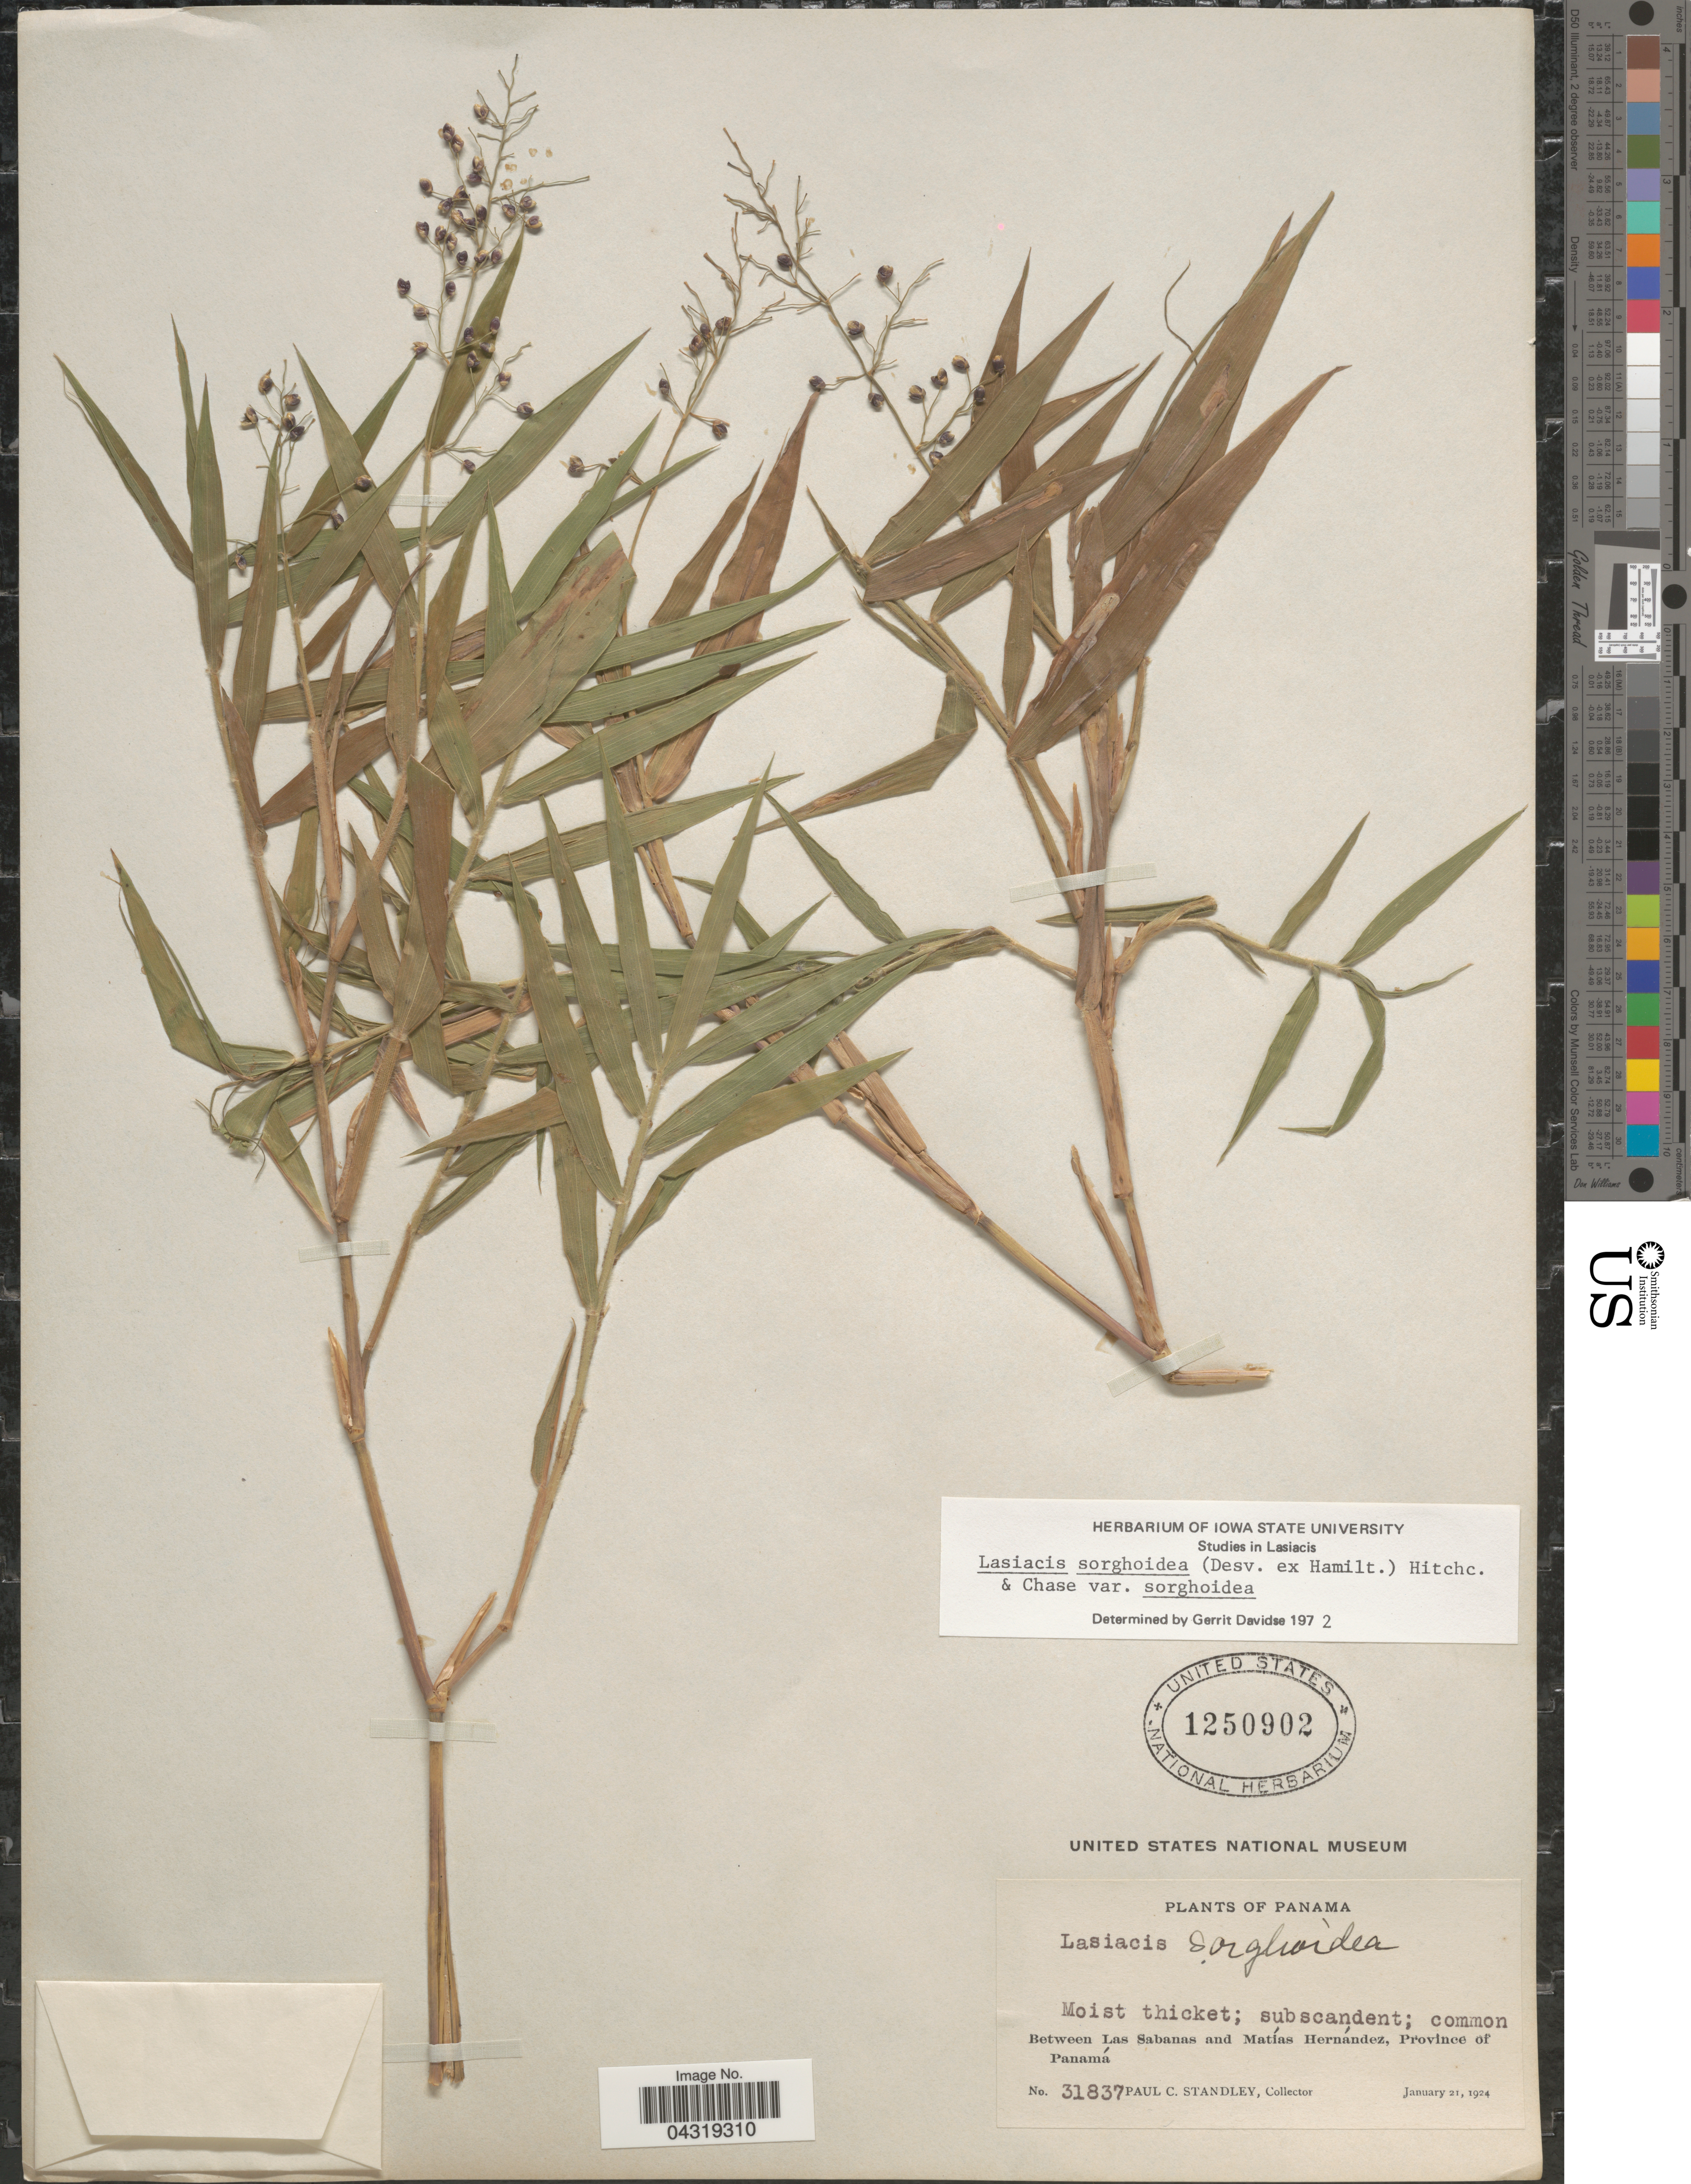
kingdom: Plantae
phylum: Tracheophyta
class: Liliopsida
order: Poales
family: Poaceae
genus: Lasiacis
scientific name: Lasiacis sorghoidea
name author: (Desv. ex Ham.) Hitchc. & Chase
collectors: P. C. Standley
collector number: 31837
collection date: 1924-01-21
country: Panama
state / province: Panamá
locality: Between Las Sabanas and Matías Hernández, Province of Panamá.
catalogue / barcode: US 1250902